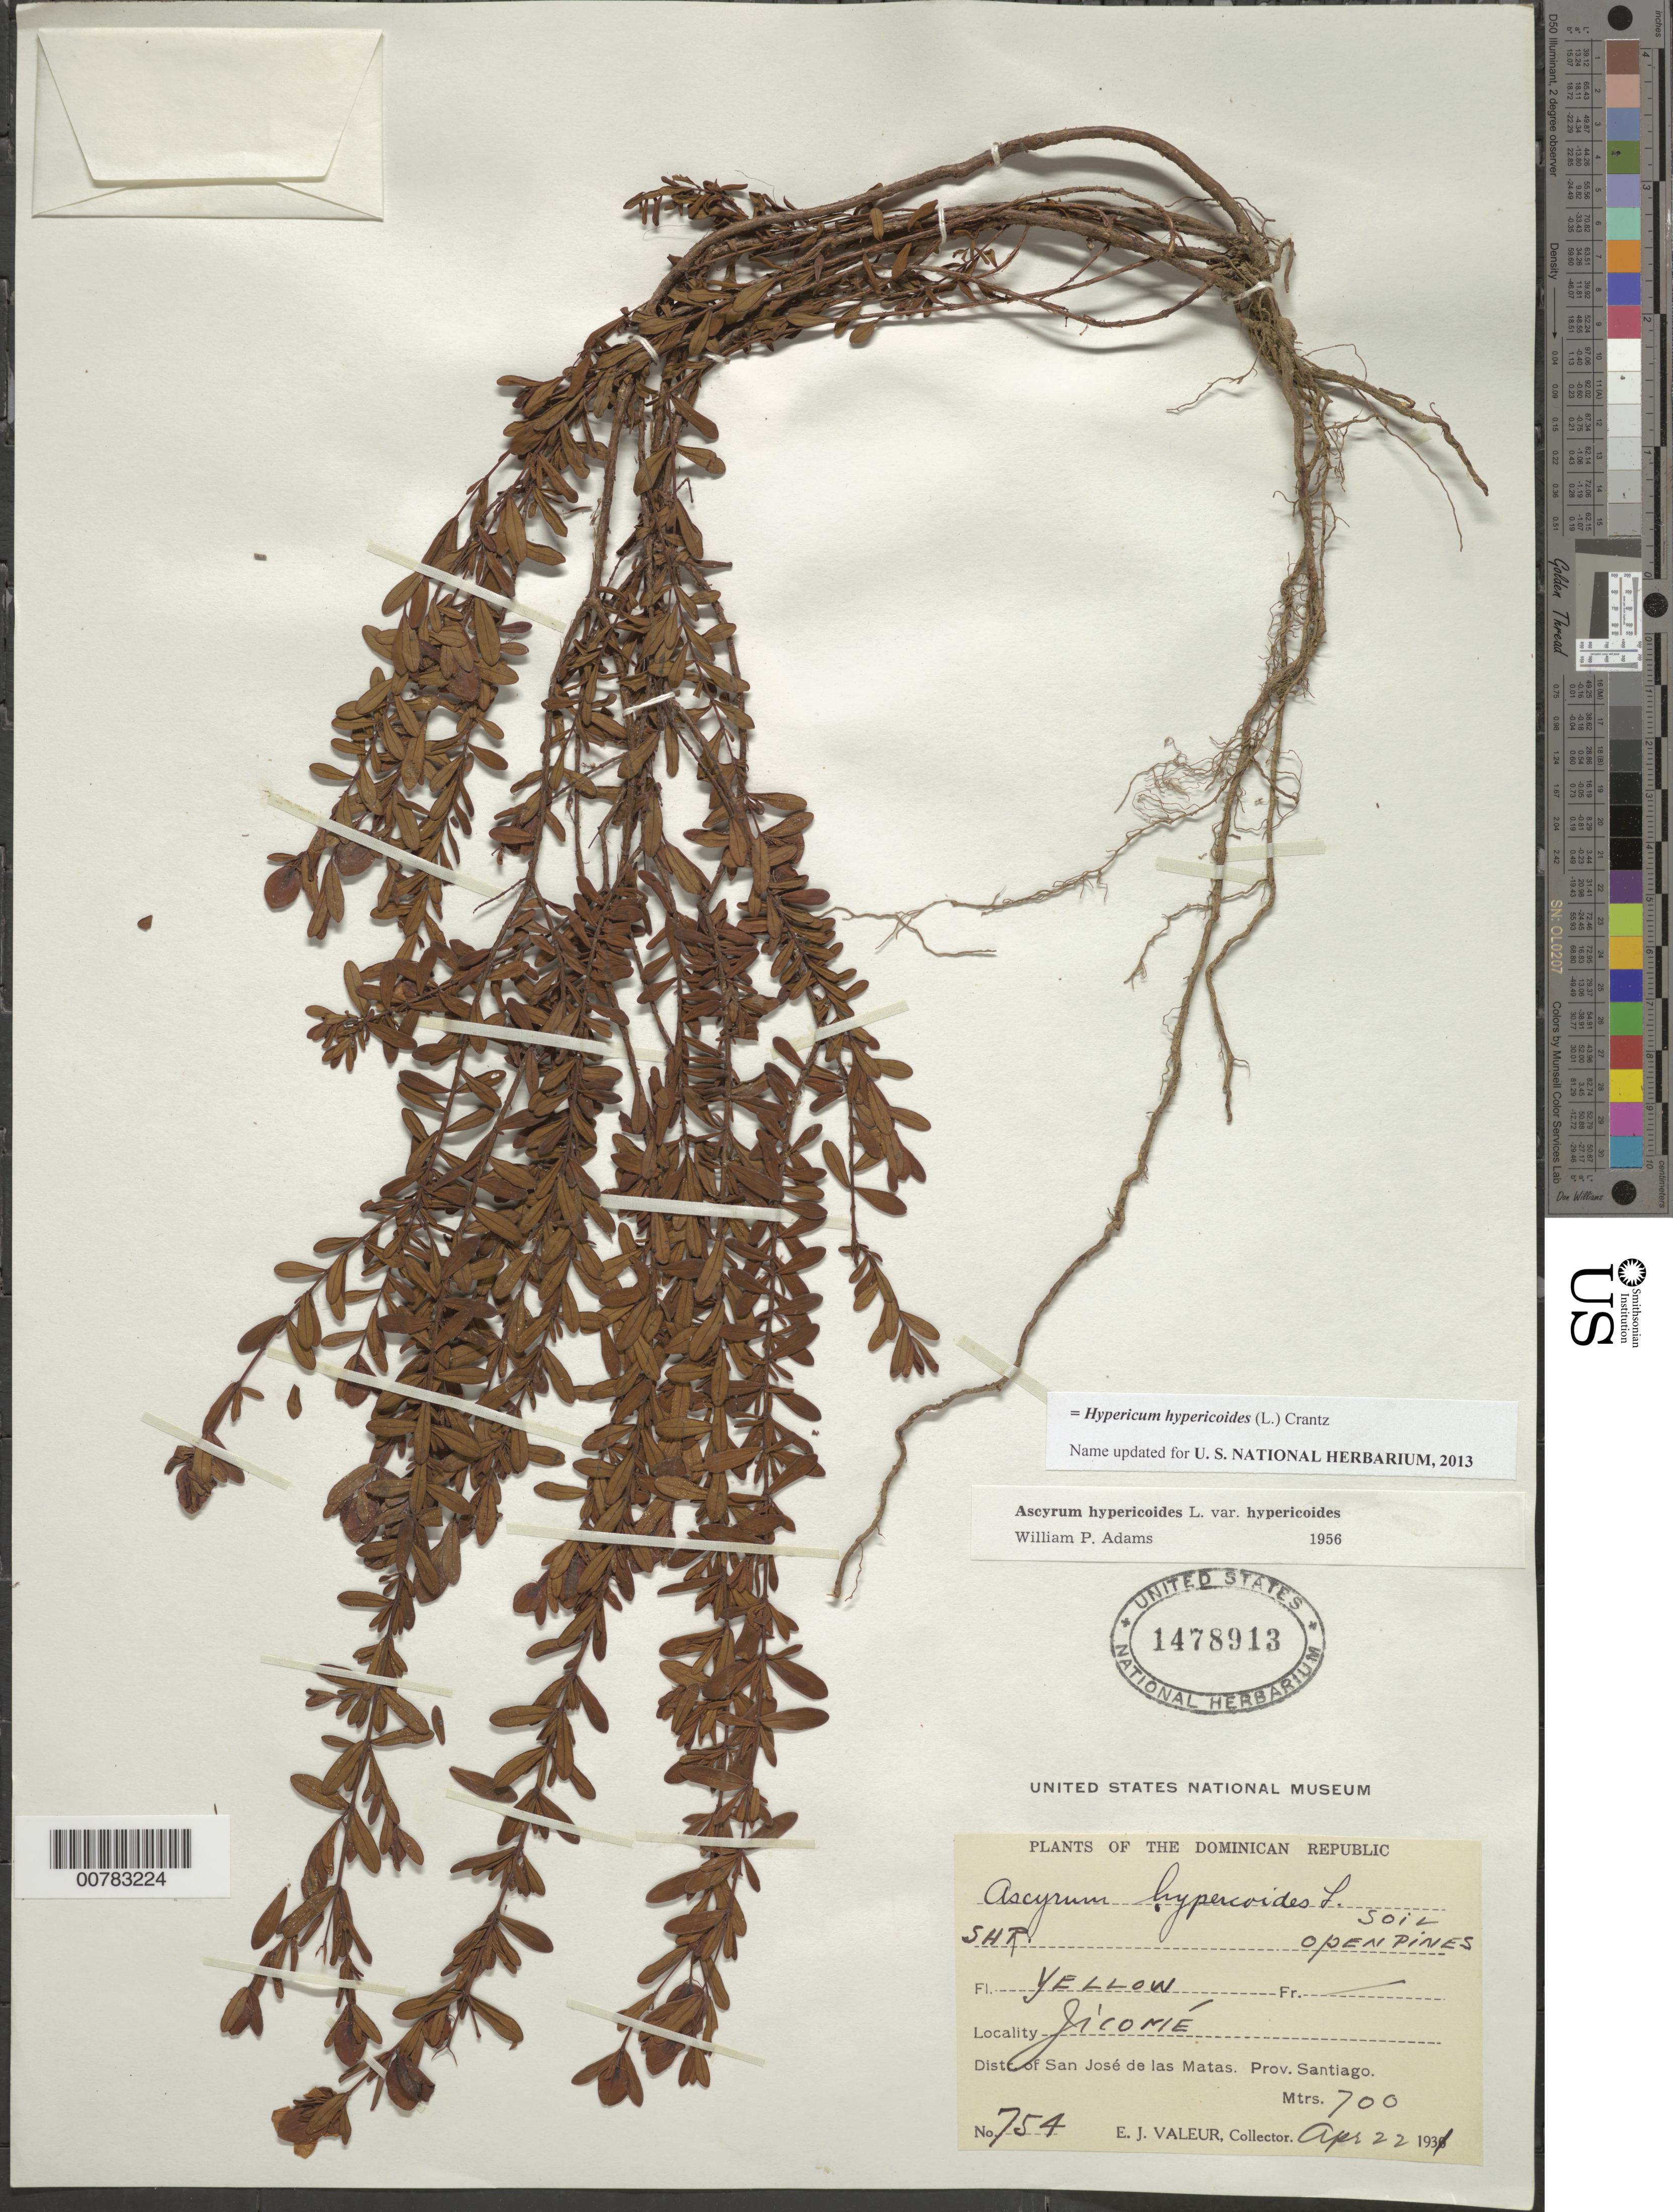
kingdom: Plantae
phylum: Tracheophyta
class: Magnoliopsida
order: Malpighiales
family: Hypericaceae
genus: Hypericum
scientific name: Hypericum hypericoides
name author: (L.) Crantz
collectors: E. Valeur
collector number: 754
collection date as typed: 22 Apr 1931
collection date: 1931-04-22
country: Dominican Republic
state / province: Santiago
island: Hispaniola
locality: San José de las Matas, Jicomé.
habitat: Open pines.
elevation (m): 700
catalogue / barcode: US 1478913